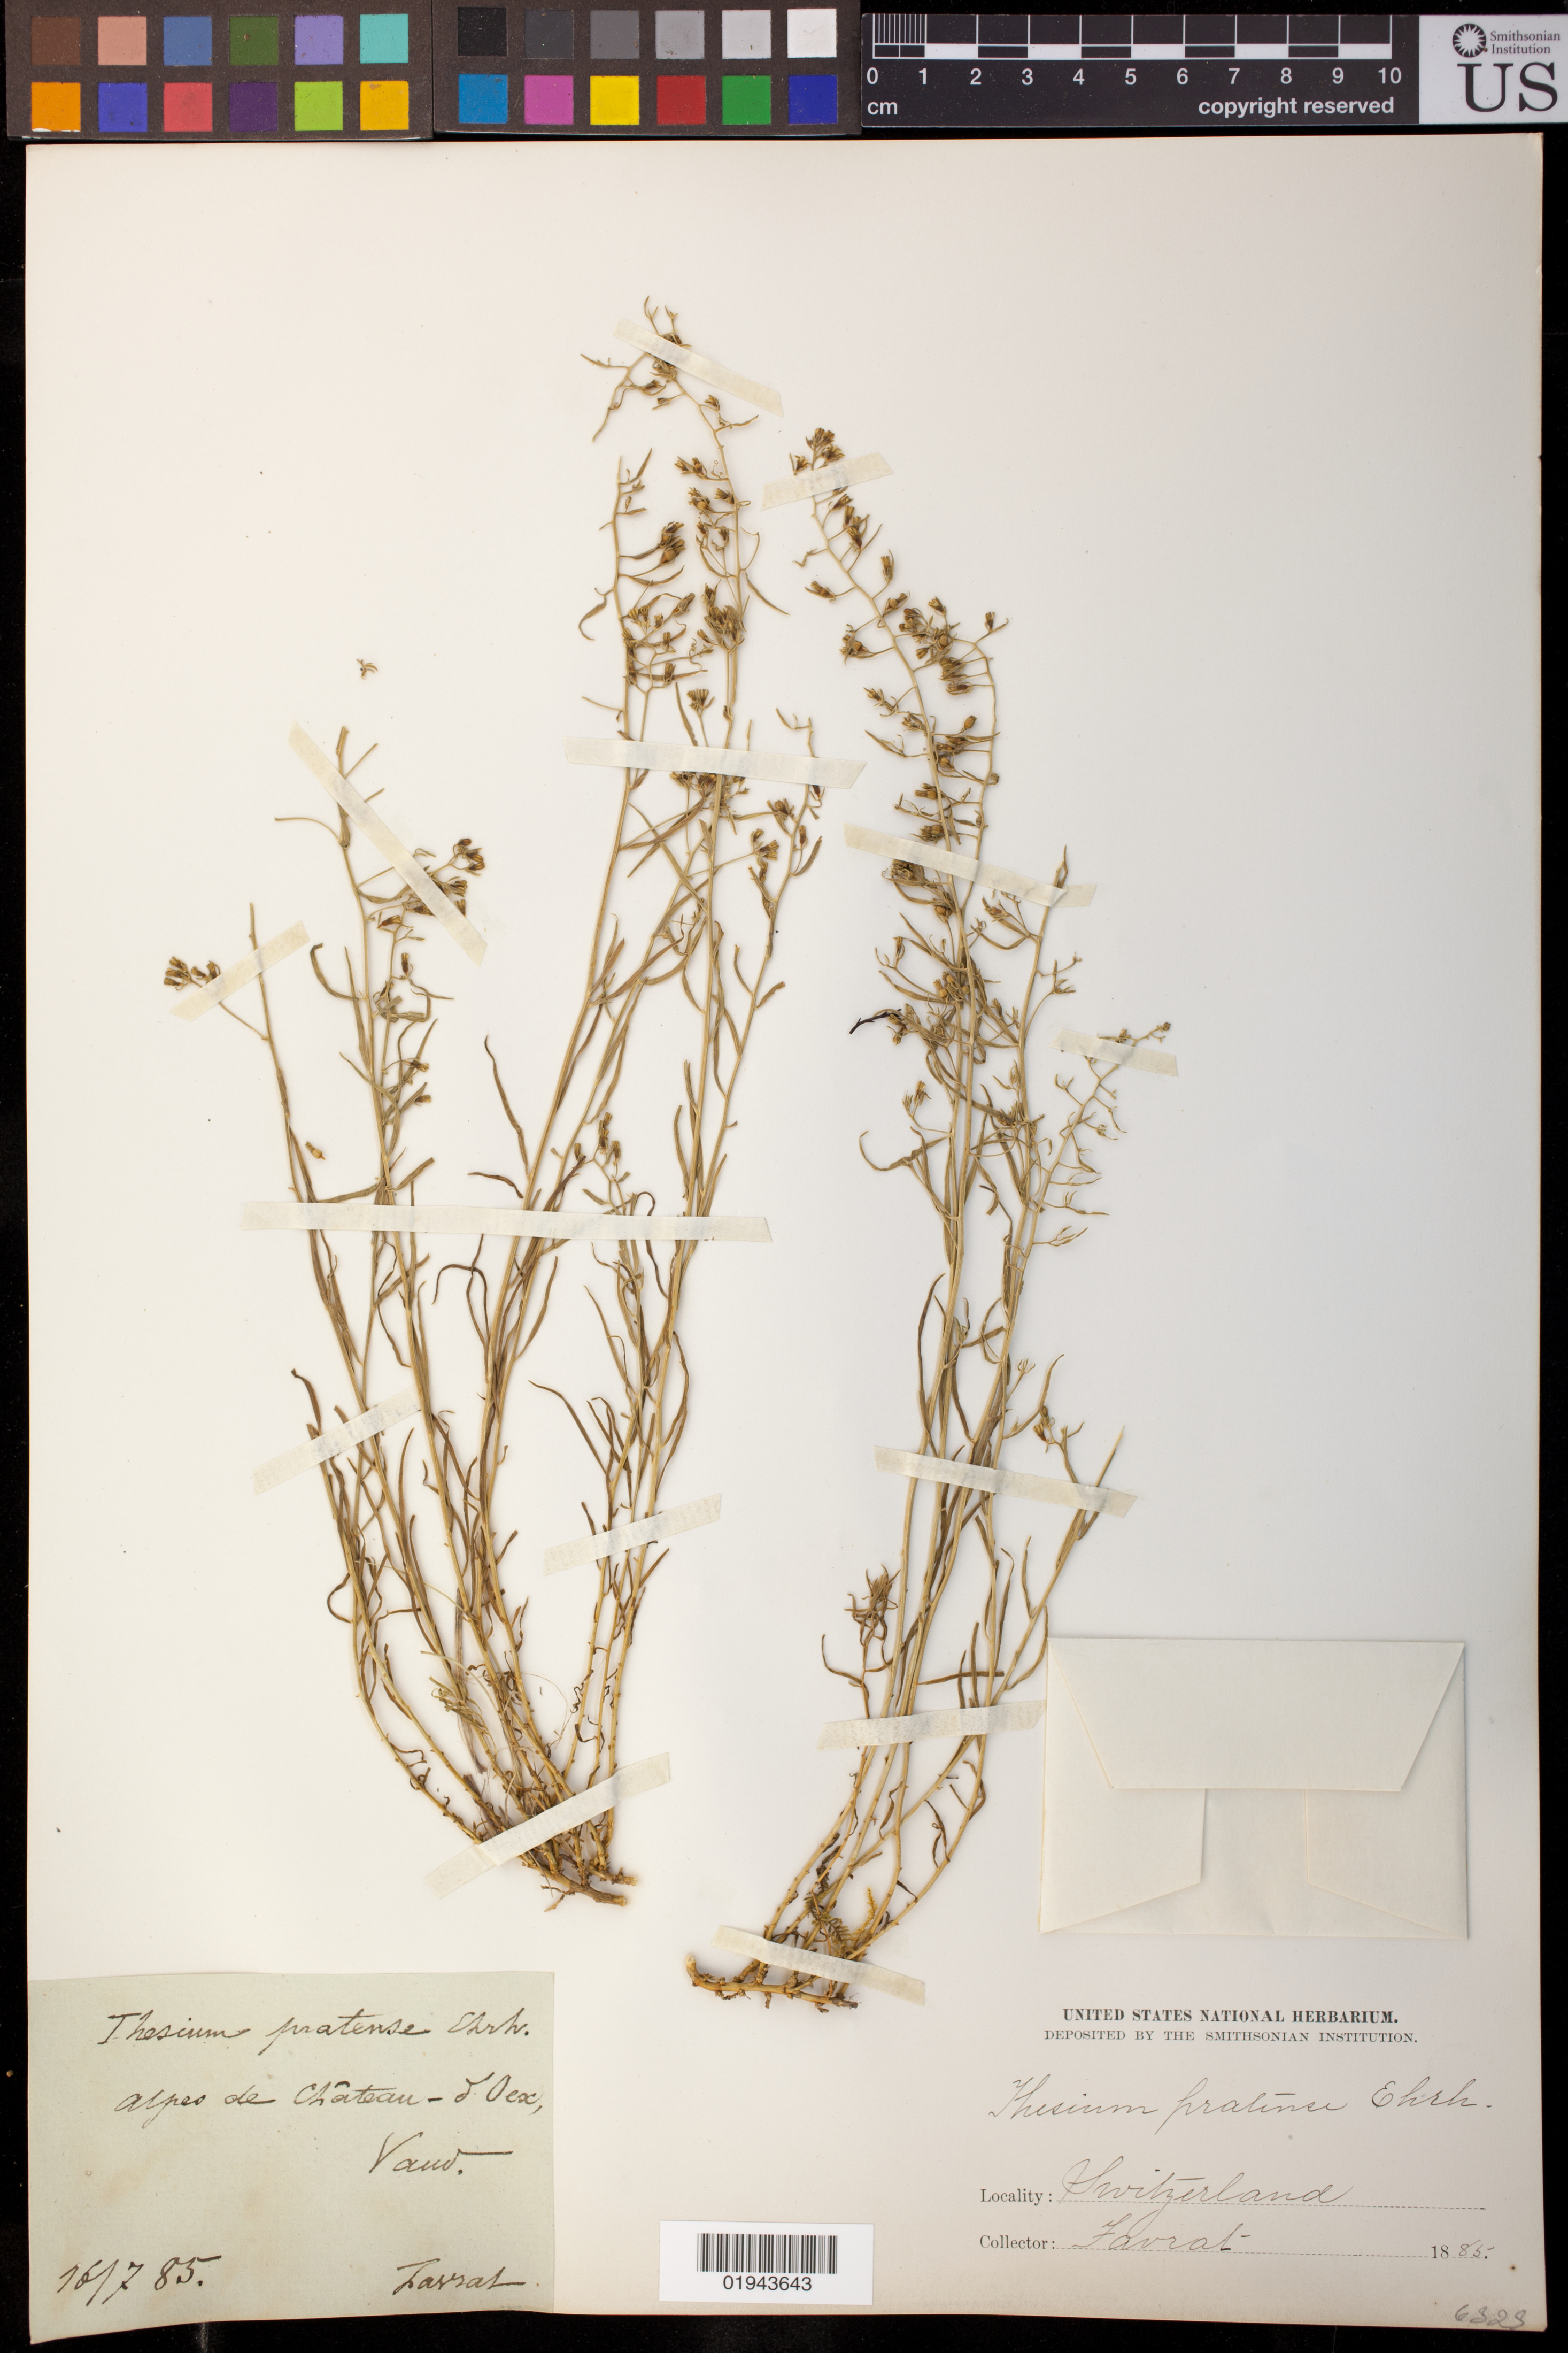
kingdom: Plantae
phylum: Tracheophyta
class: Magnoliopsida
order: Santalales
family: Thesiaceae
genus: Thesium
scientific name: Thesium pratense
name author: Ehrh. ex Schrad.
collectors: L. Favrat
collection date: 1885-07-16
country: Switzerland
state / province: Vaud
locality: Alpes de Chateau-d'Oex